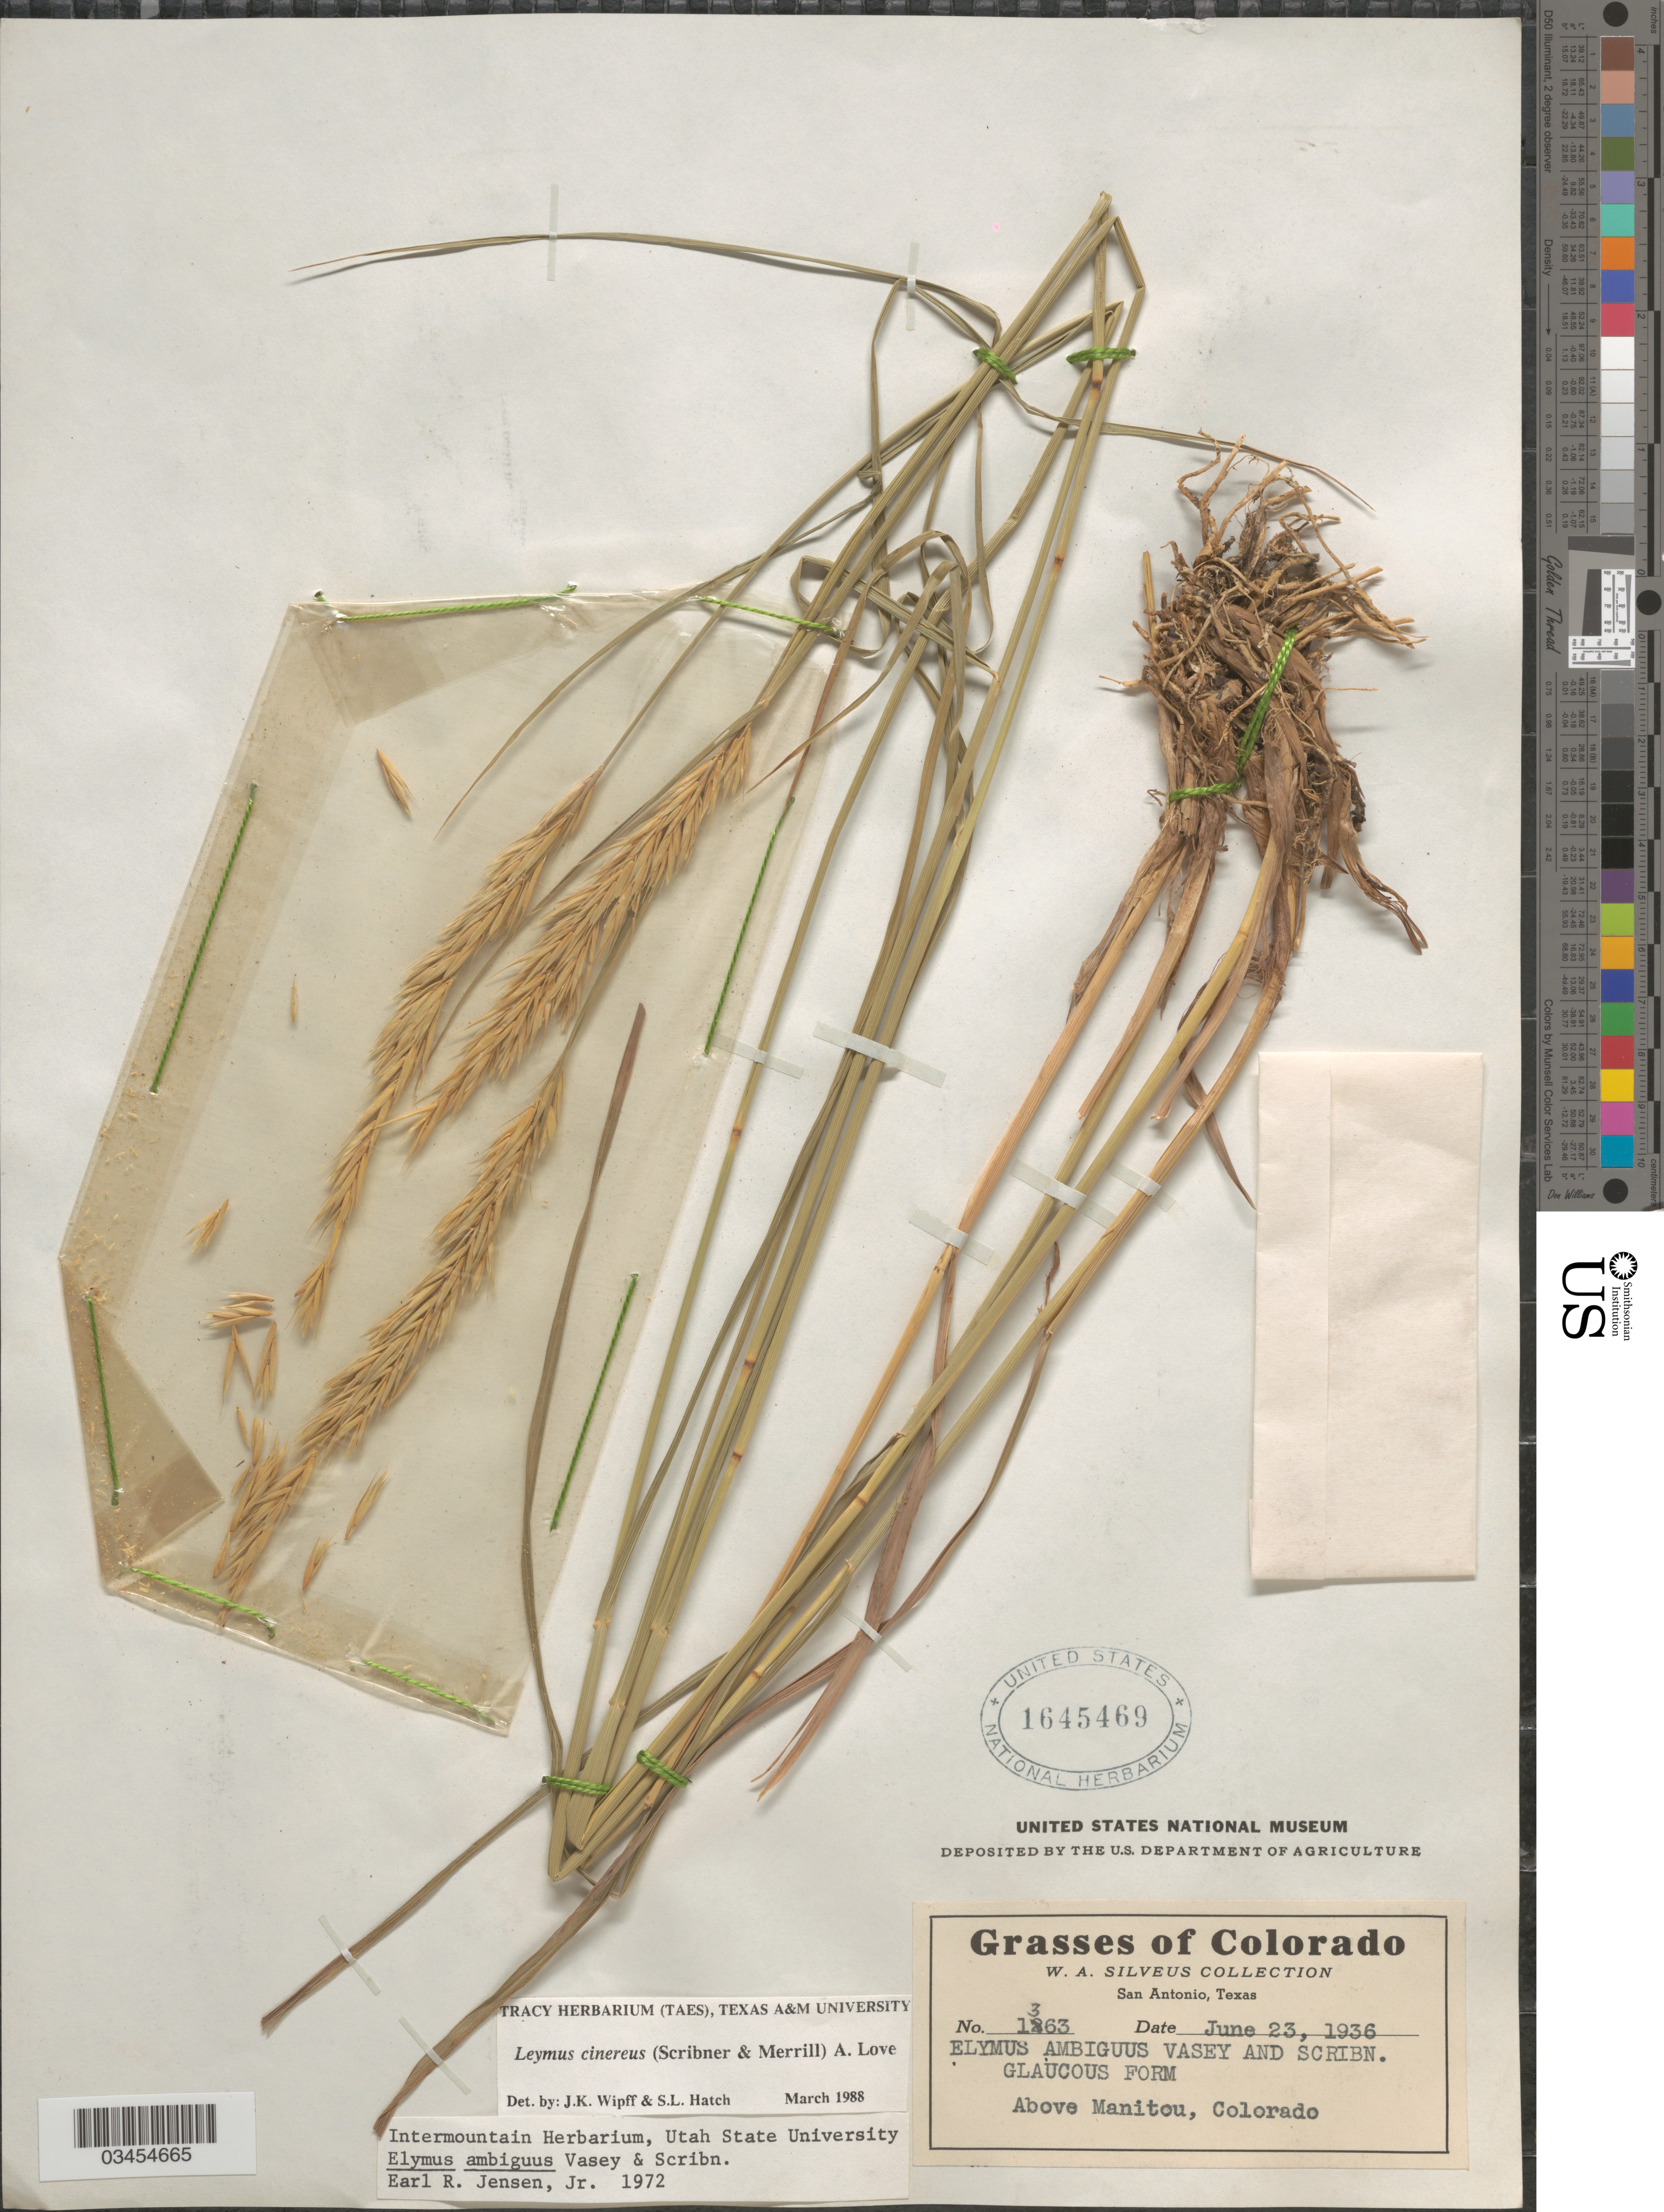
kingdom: Plantae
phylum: Tracheophyta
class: Liliopsida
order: Poales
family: Poaceae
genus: Leymus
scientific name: Leymus cinereus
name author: (Scribn. & Merr.) Á. Löve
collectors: W. Silveus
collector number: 1363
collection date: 1936-06-23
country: United States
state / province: Colorado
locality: Above Manitou.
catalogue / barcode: US 1645469